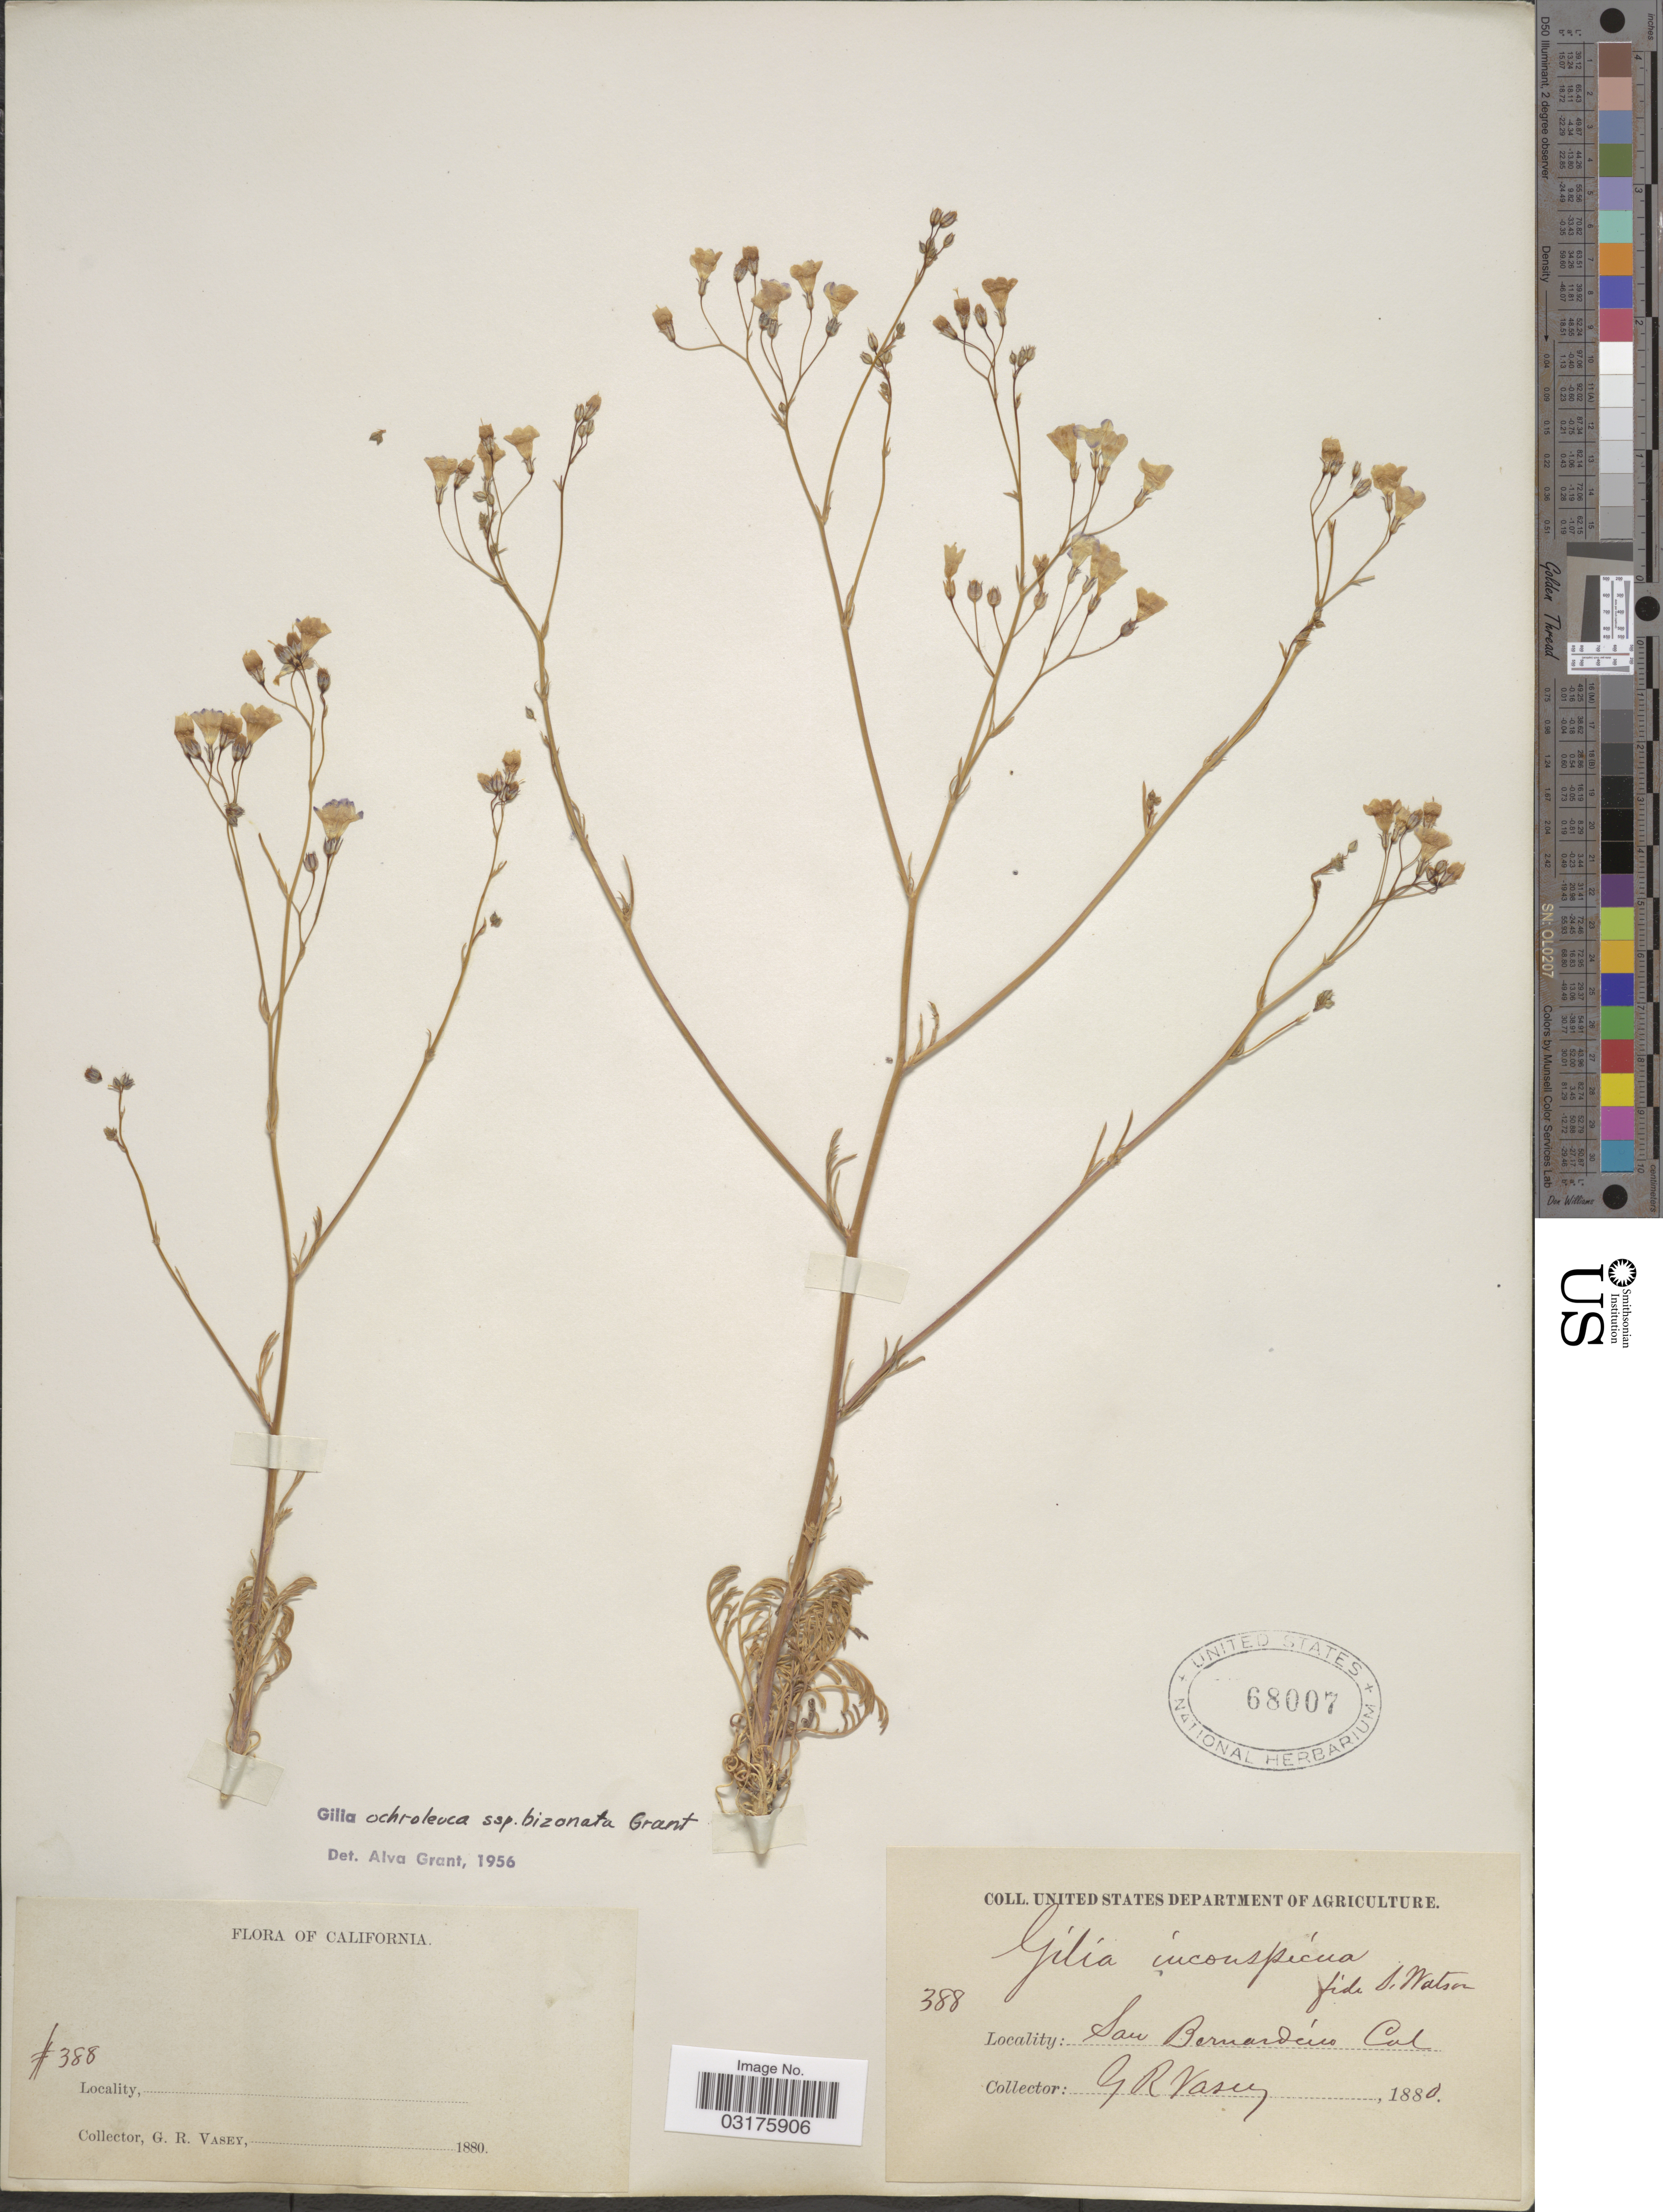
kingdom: Plantae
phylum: Tracheophyta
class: Magnoliopsida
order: Ericales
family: Polemoniaceae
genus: Gilia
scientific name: Gilia ochroleuca subsp. bizonata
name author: A.D. Grant & V.E. Grant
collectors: G. R. Vasey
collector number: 388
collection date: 1880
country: United States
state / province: California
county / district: San Bernardino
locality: San Bernardino.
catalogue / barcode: US 68007